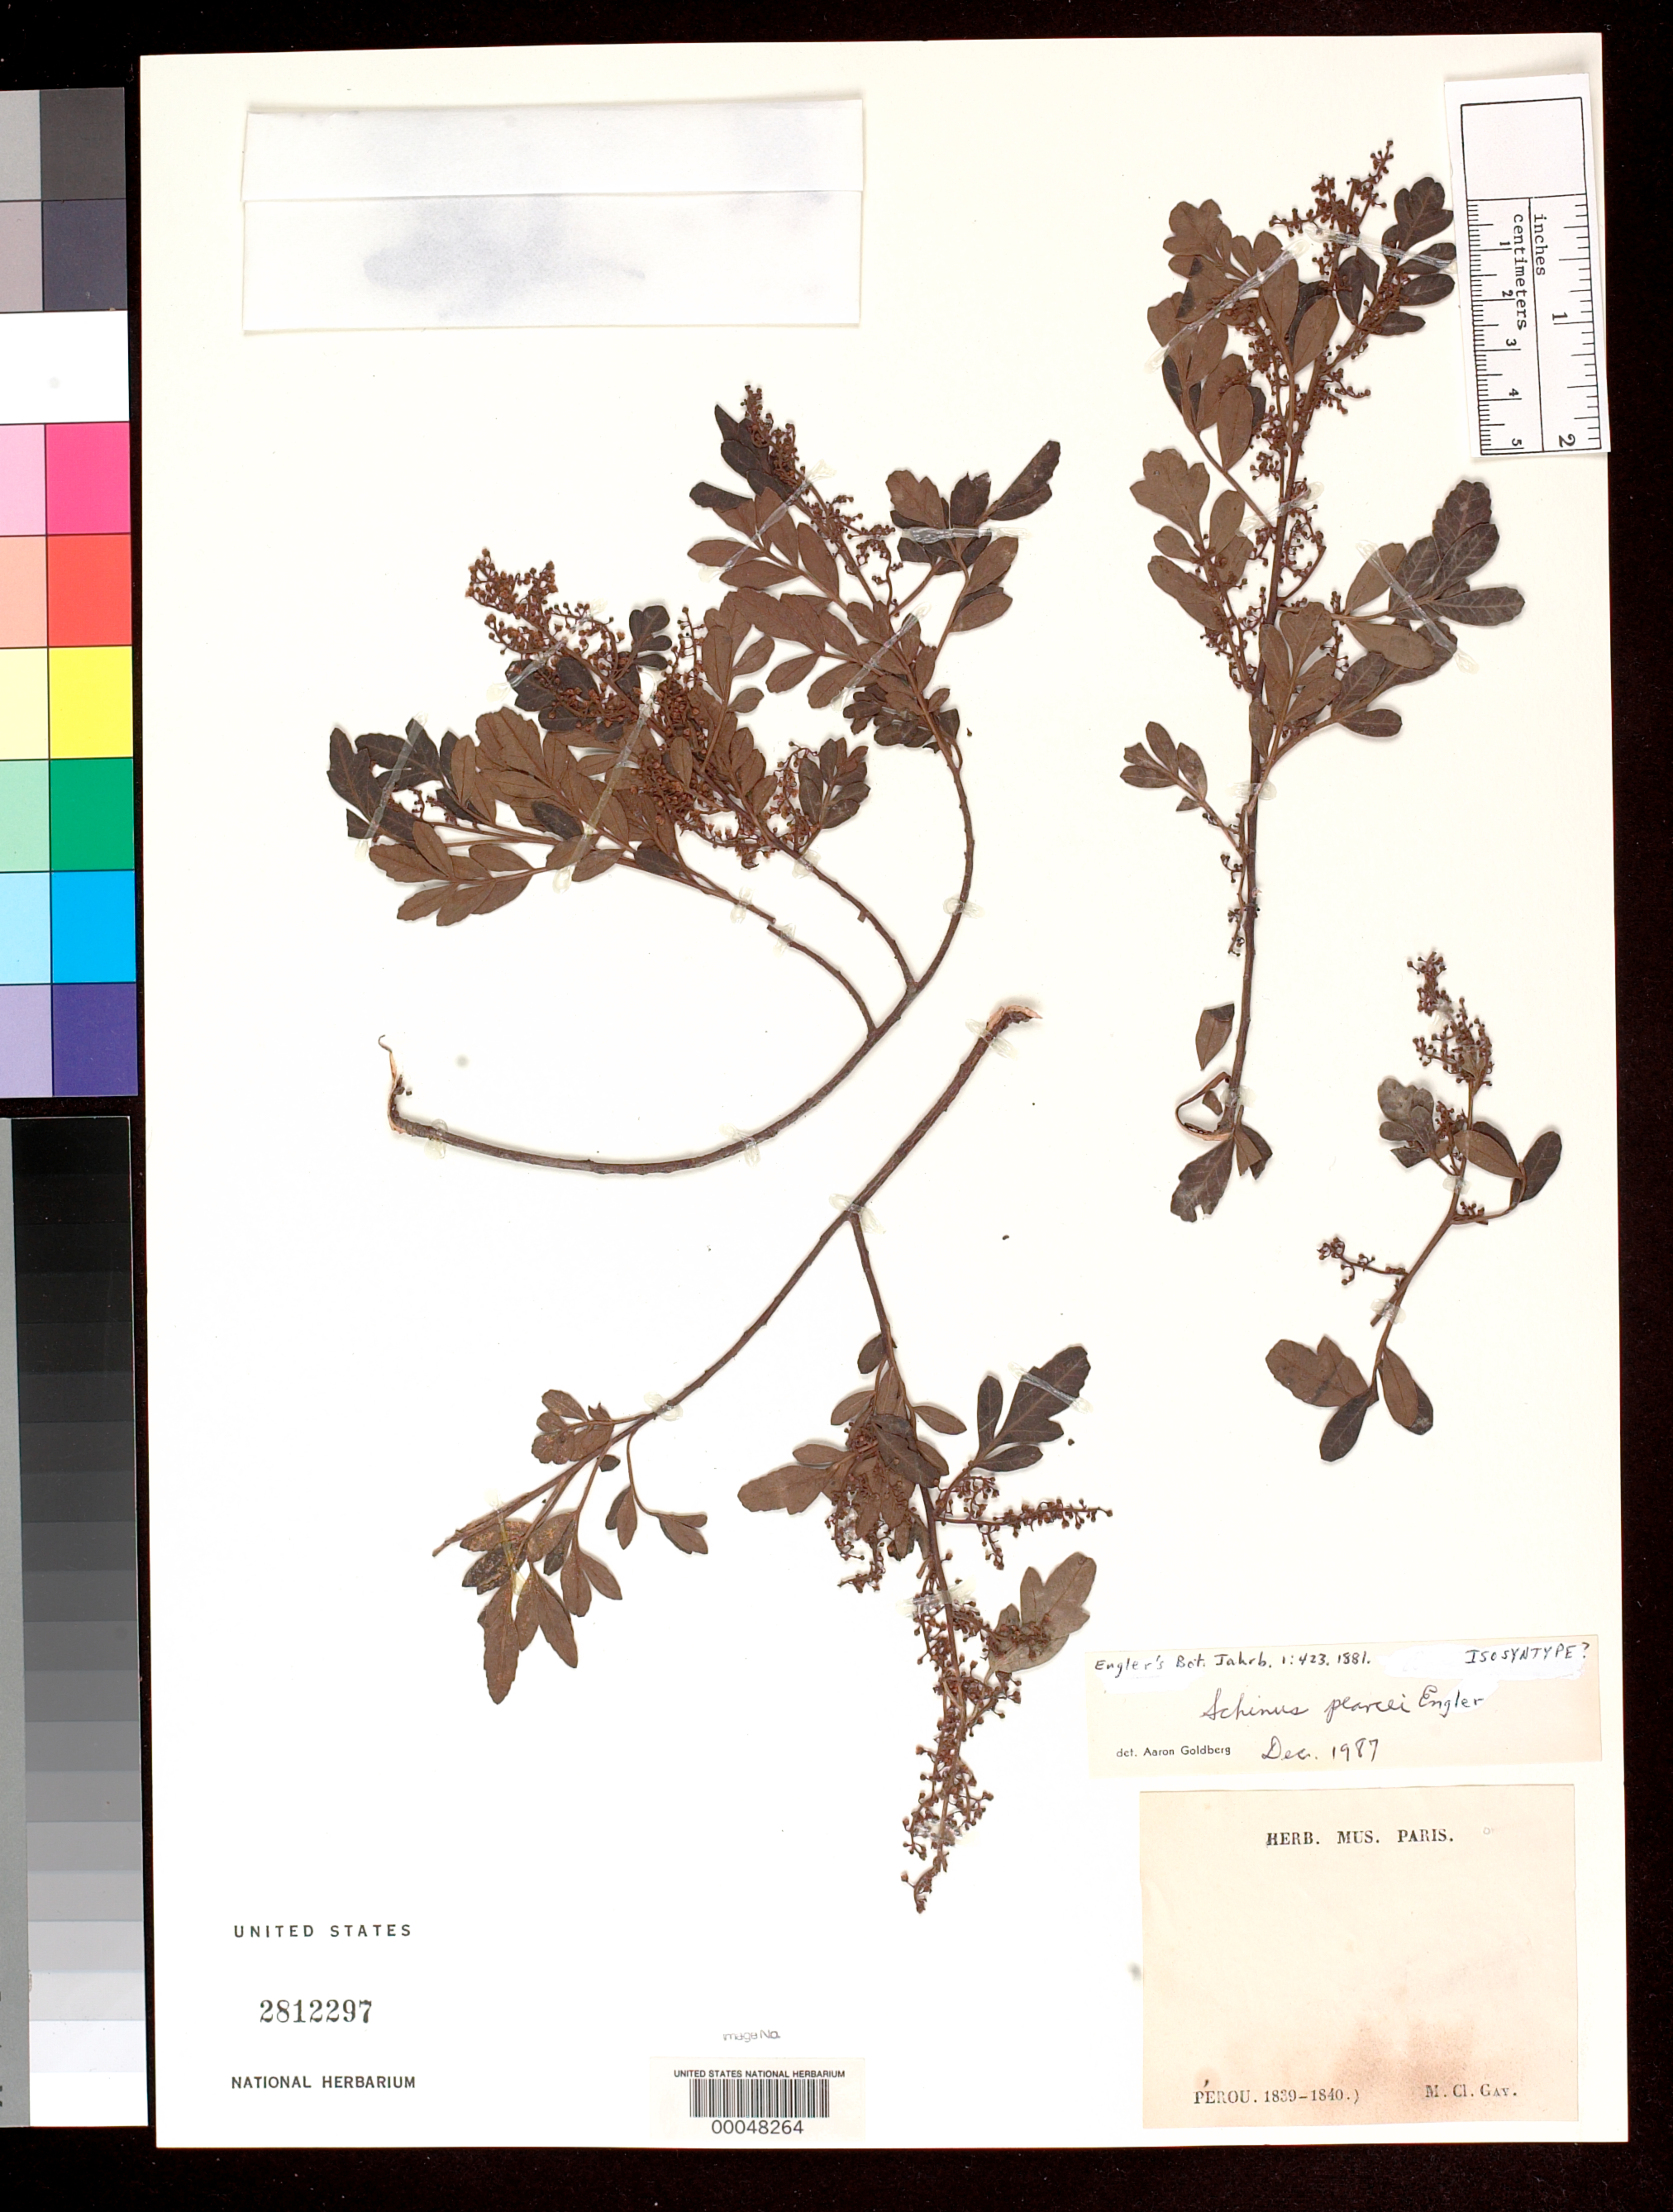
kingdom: Plantae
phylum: Tracheophyta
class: Magnoliopsida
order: Sapindales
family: Anacardiaceae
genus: Schinus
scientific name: Schinus pearcei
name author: Engl.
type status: Isosyntype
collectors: C. Gay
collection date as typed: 1839 to -- --- 1840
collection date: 1839/1840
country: Peru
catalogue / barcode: US 2812297